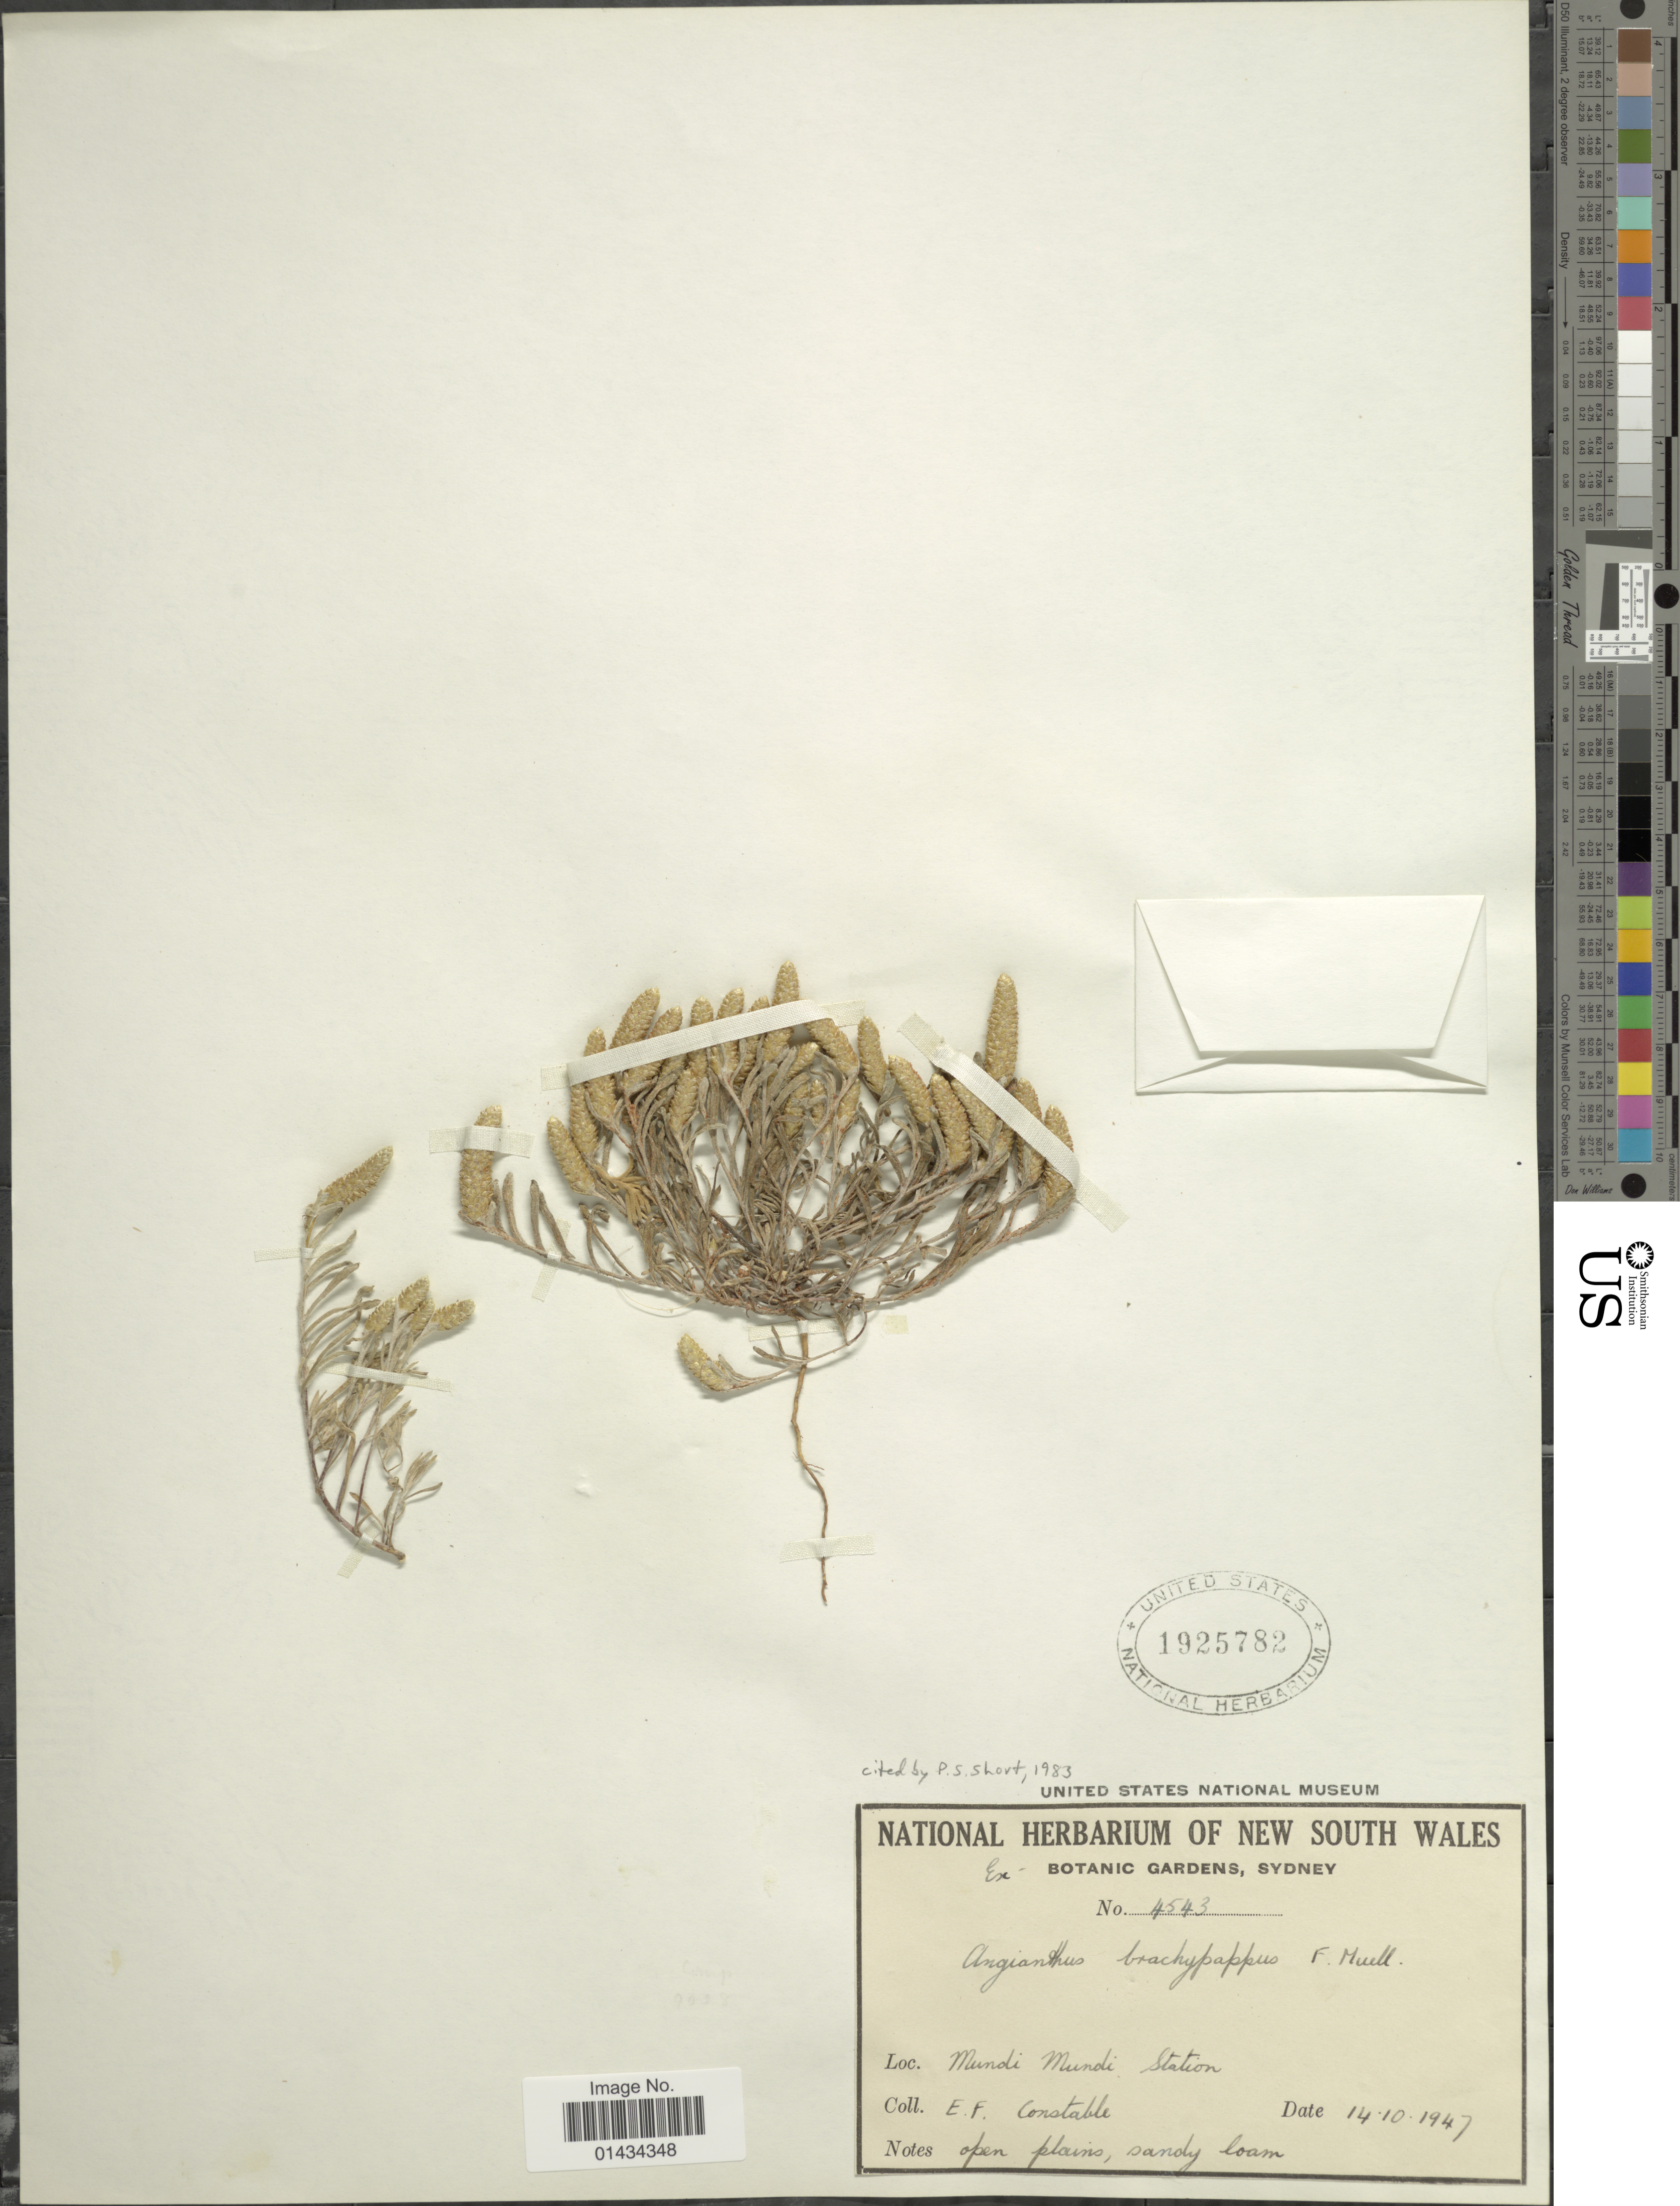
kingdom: Plantae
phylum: Tracheophyta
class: Magnoliopsida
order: Asterales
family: Asteraceae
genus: Angianthus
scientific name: Angianthus brachypappus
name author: F. Muell.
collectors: E. F. Constable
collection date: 1947-10-14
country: Australia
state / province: New South Wales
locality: Mundi Mundi Station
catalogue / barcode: US 1925782